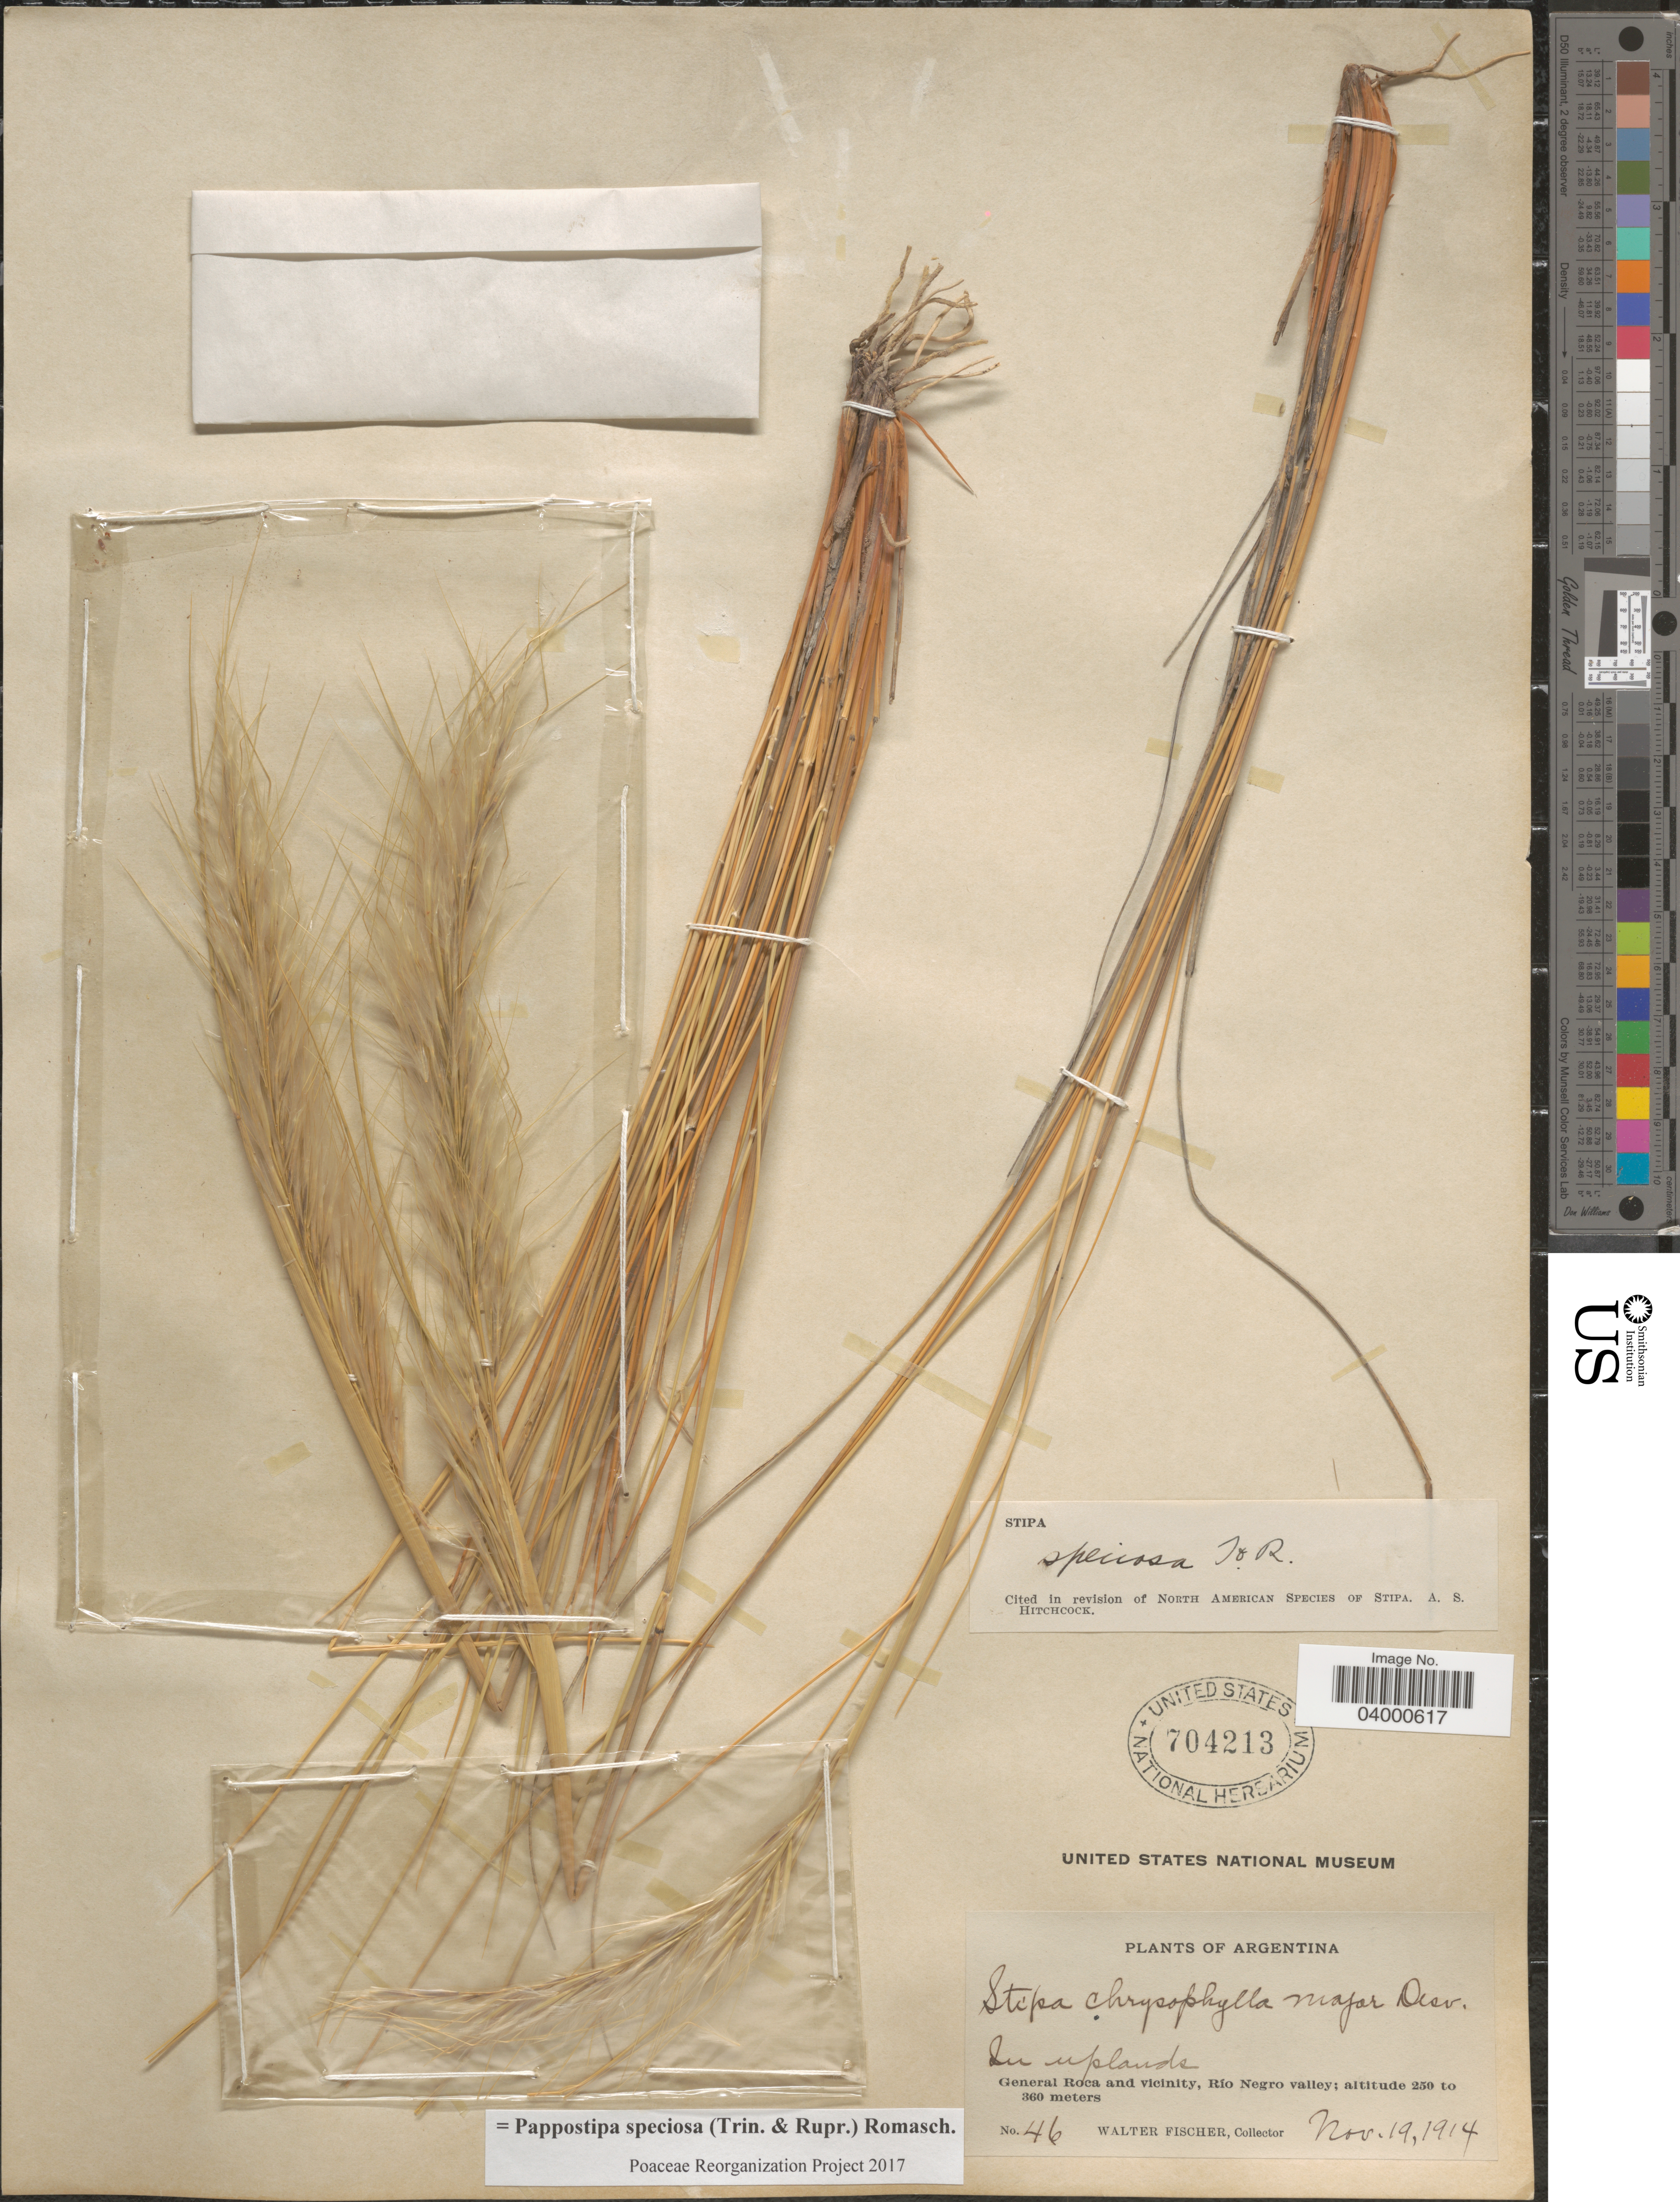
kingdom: Plantae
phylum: Tracheophyta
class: Liliopsida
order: Poales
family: Poaceae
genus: Pappostipa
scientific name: Pappostipa speciosa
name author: (Trin. & Rupr.) Romasch.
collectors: W. Fischer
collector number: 46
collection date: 1914-11-19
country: Argentina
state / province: Rio Negro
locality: General Roca and vicinity, Río Negro valley.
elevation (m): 250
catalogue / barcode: US 704213